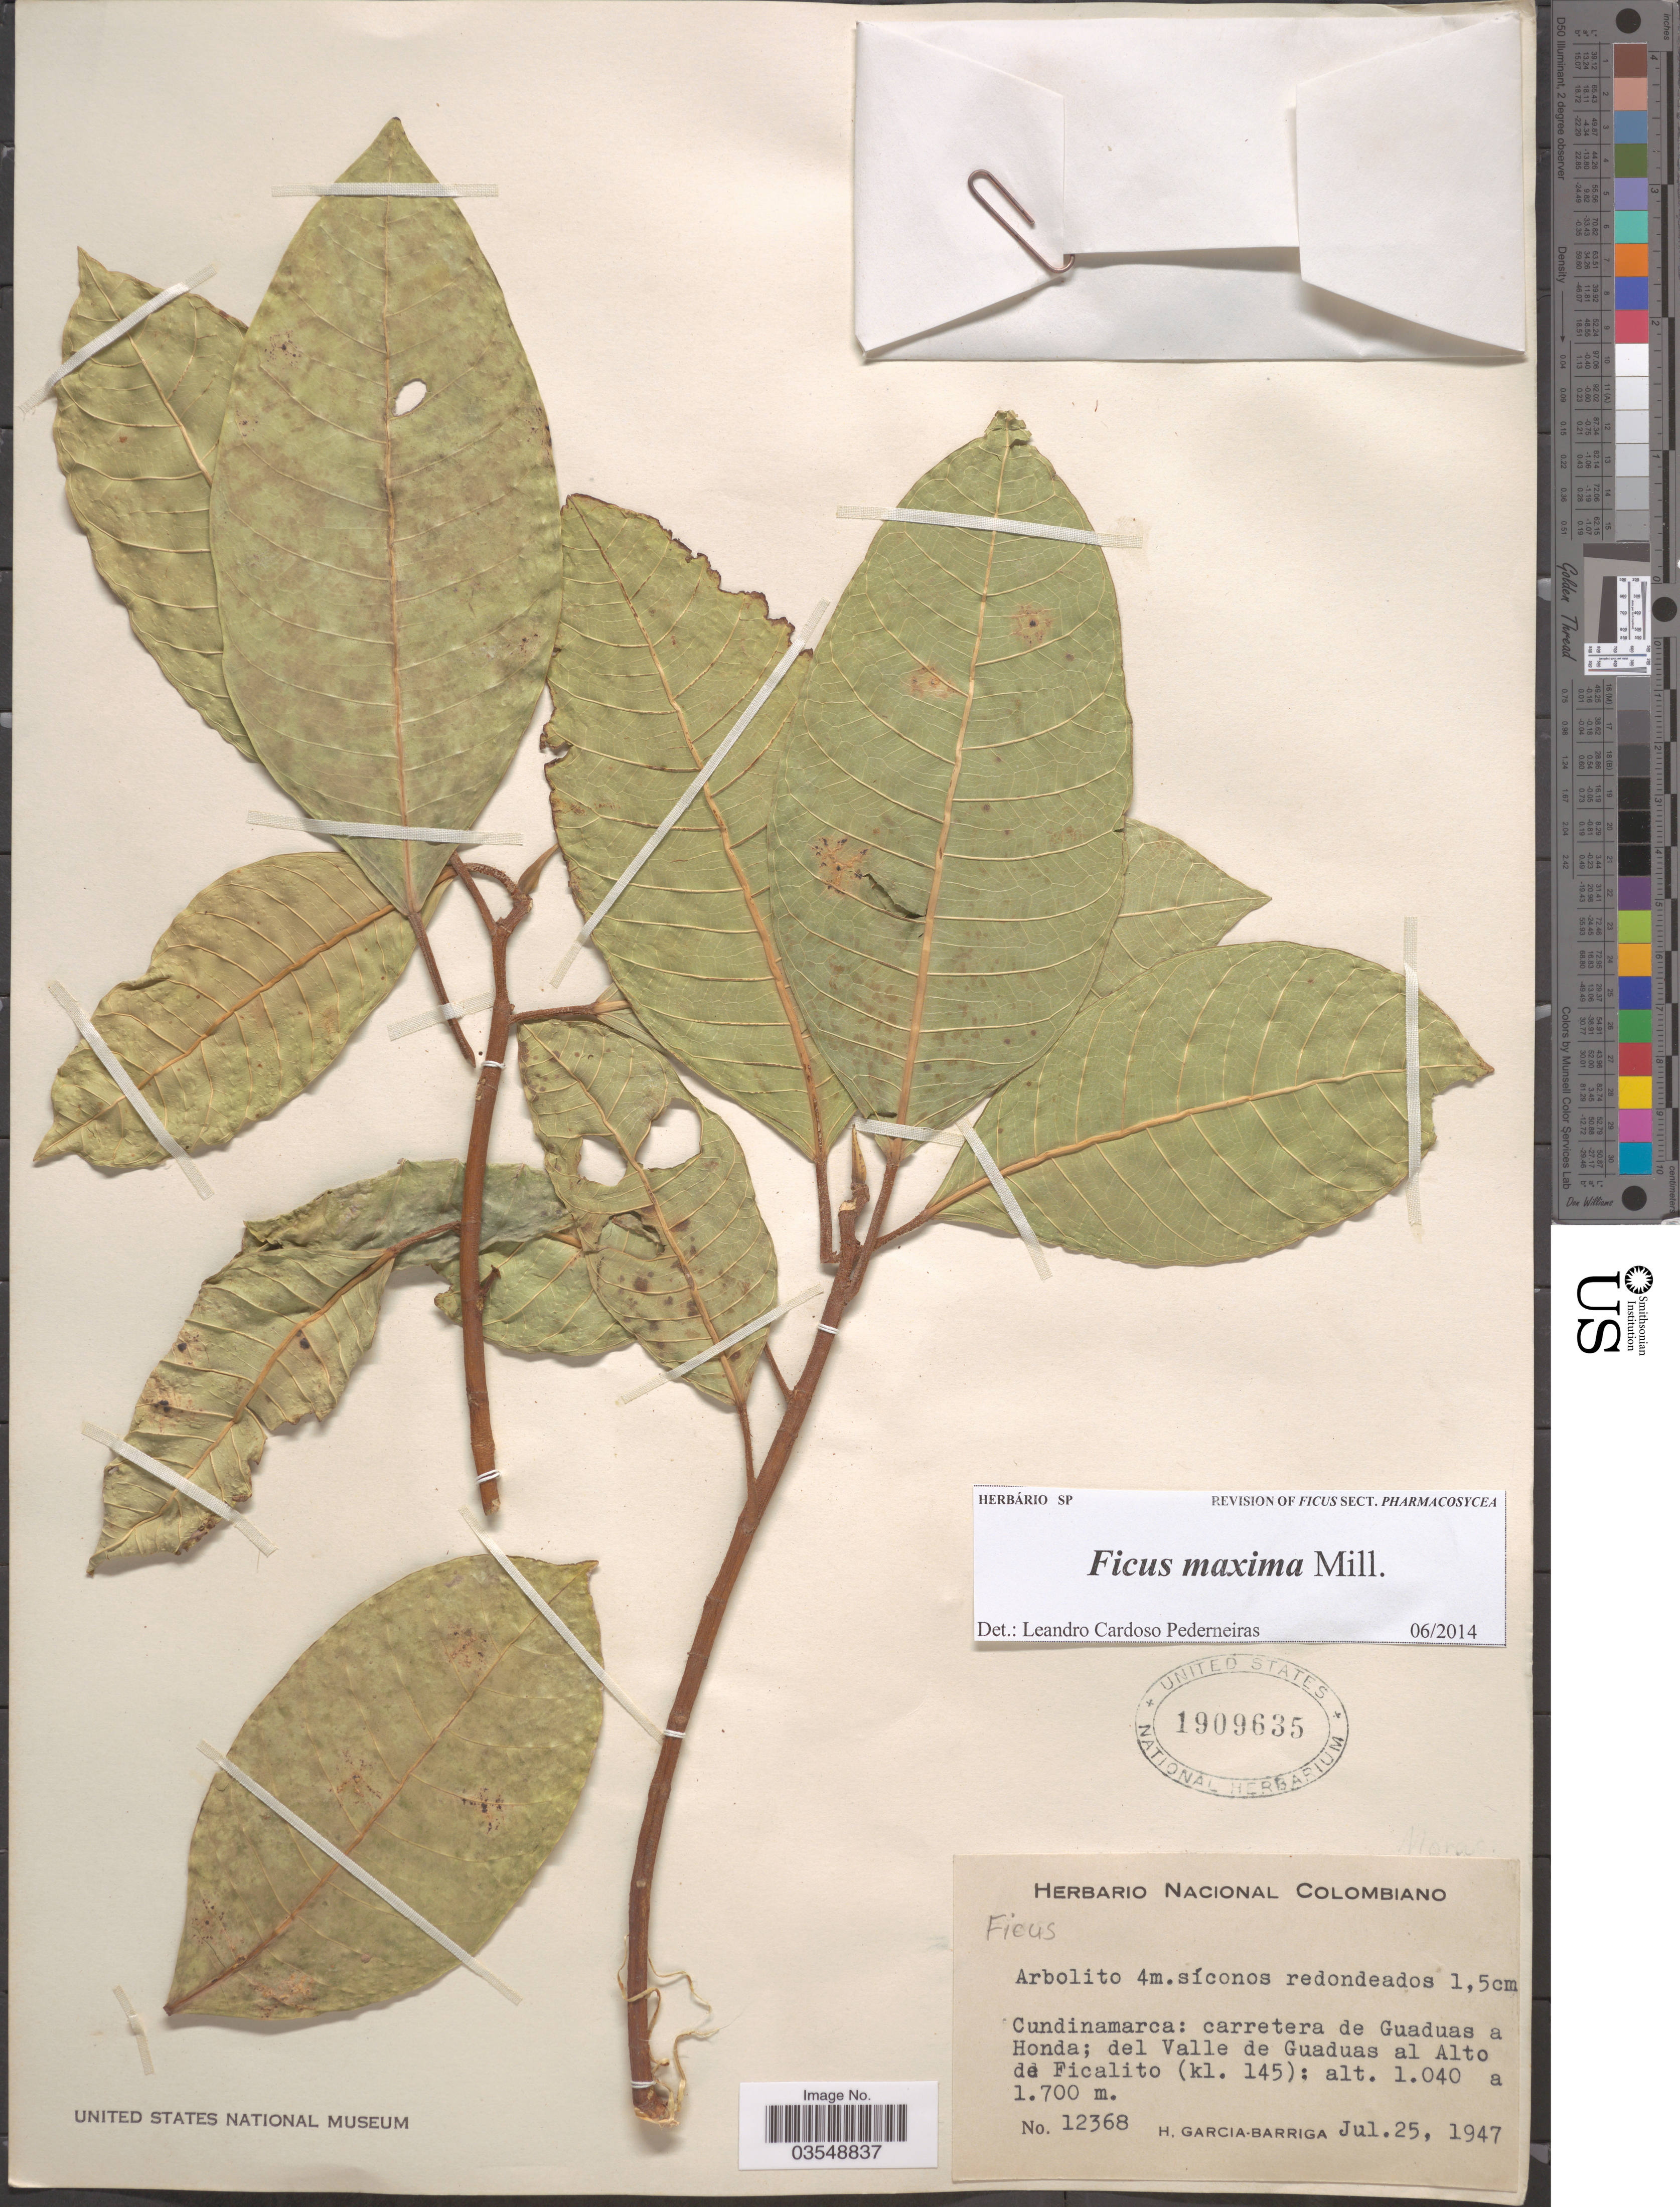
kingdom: Plantae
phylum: Tracheophyta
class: Magnoliopsida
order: Rosales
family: Moraceae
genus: Ficus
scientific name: Ficus maxima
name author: Mill.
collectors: H. García Barriga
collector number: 12368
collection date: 1947-07-25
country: Colombia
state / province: Cundinamarca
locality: Carretera de Guaduas a Honda; del Valle de Guaduas al Alto de Ficalito (kl. 145).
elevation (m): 1040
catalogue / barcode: US 1909635